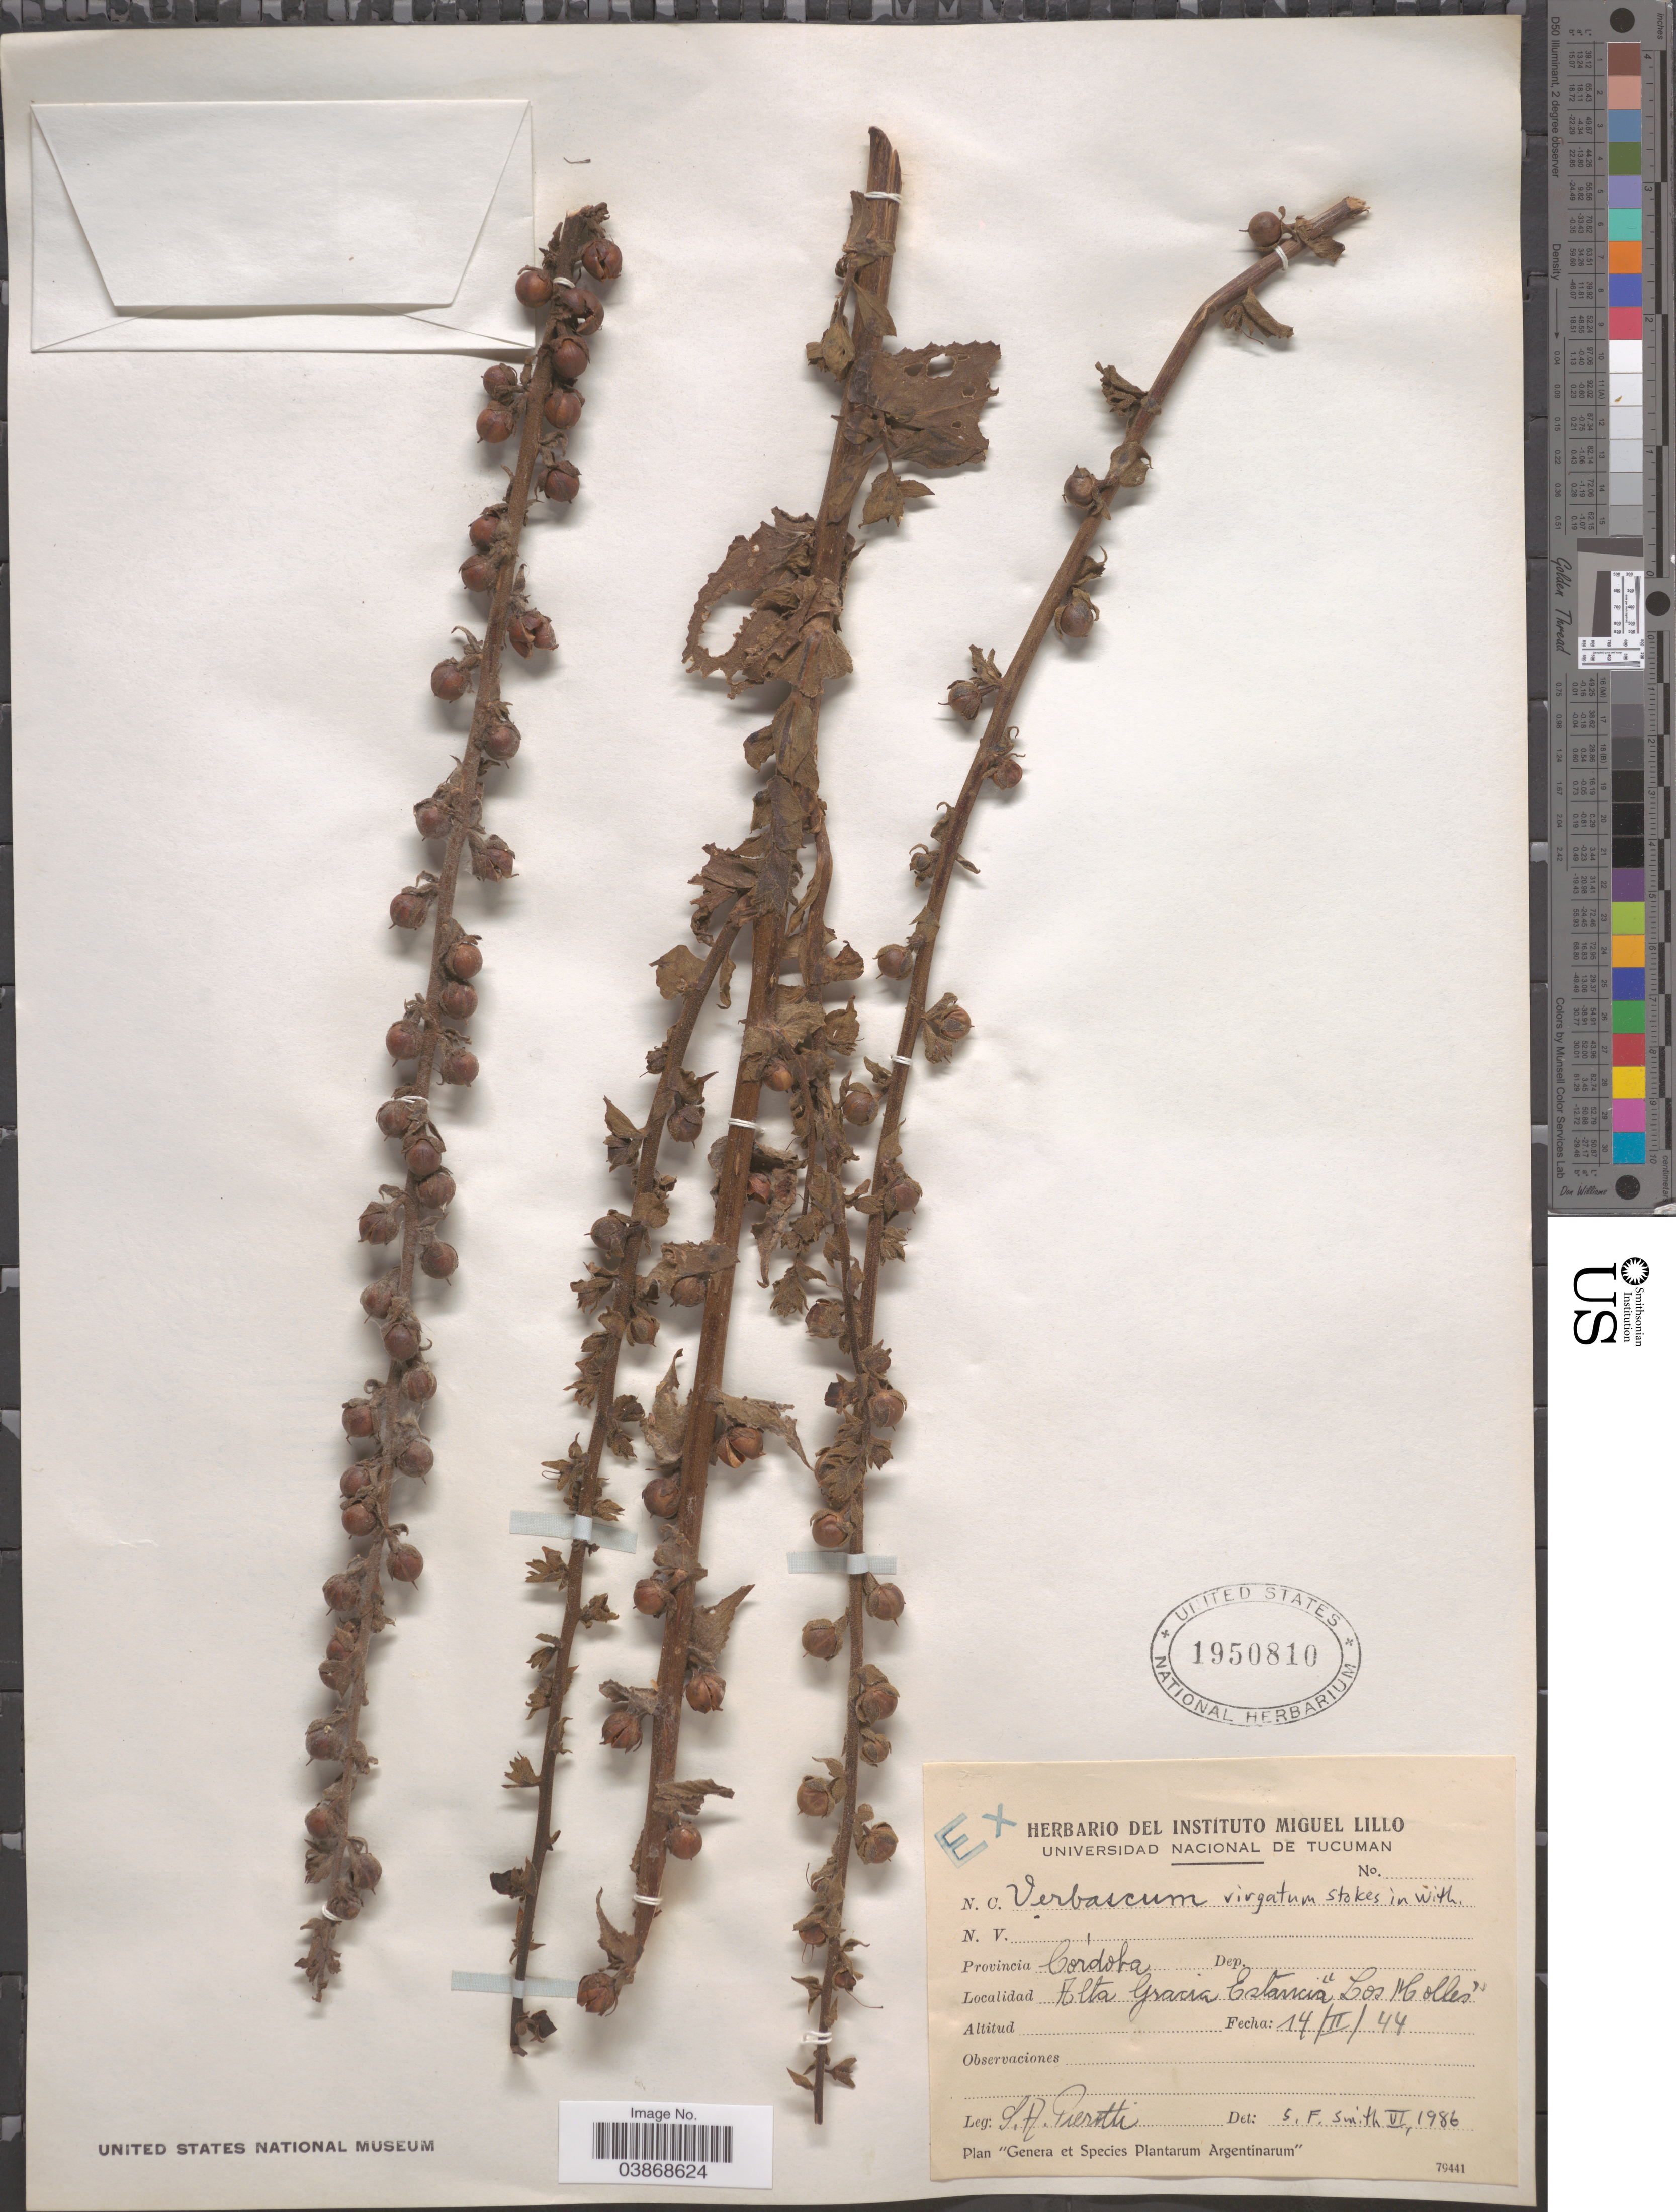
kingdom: Plantae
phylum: Tracheophyta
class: Magnoliopsida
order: Lamiales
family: Scrophulariaceae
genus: Verbascum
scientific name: Verbascum virgatum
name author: Stokes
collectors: S. A. Pierotti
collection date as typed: Transcribed d/m/y: 14/2/44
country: Argentina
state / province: Cordoba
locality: Alta Gracia Estancia "Los 14 olles".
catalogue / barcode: US 1950810